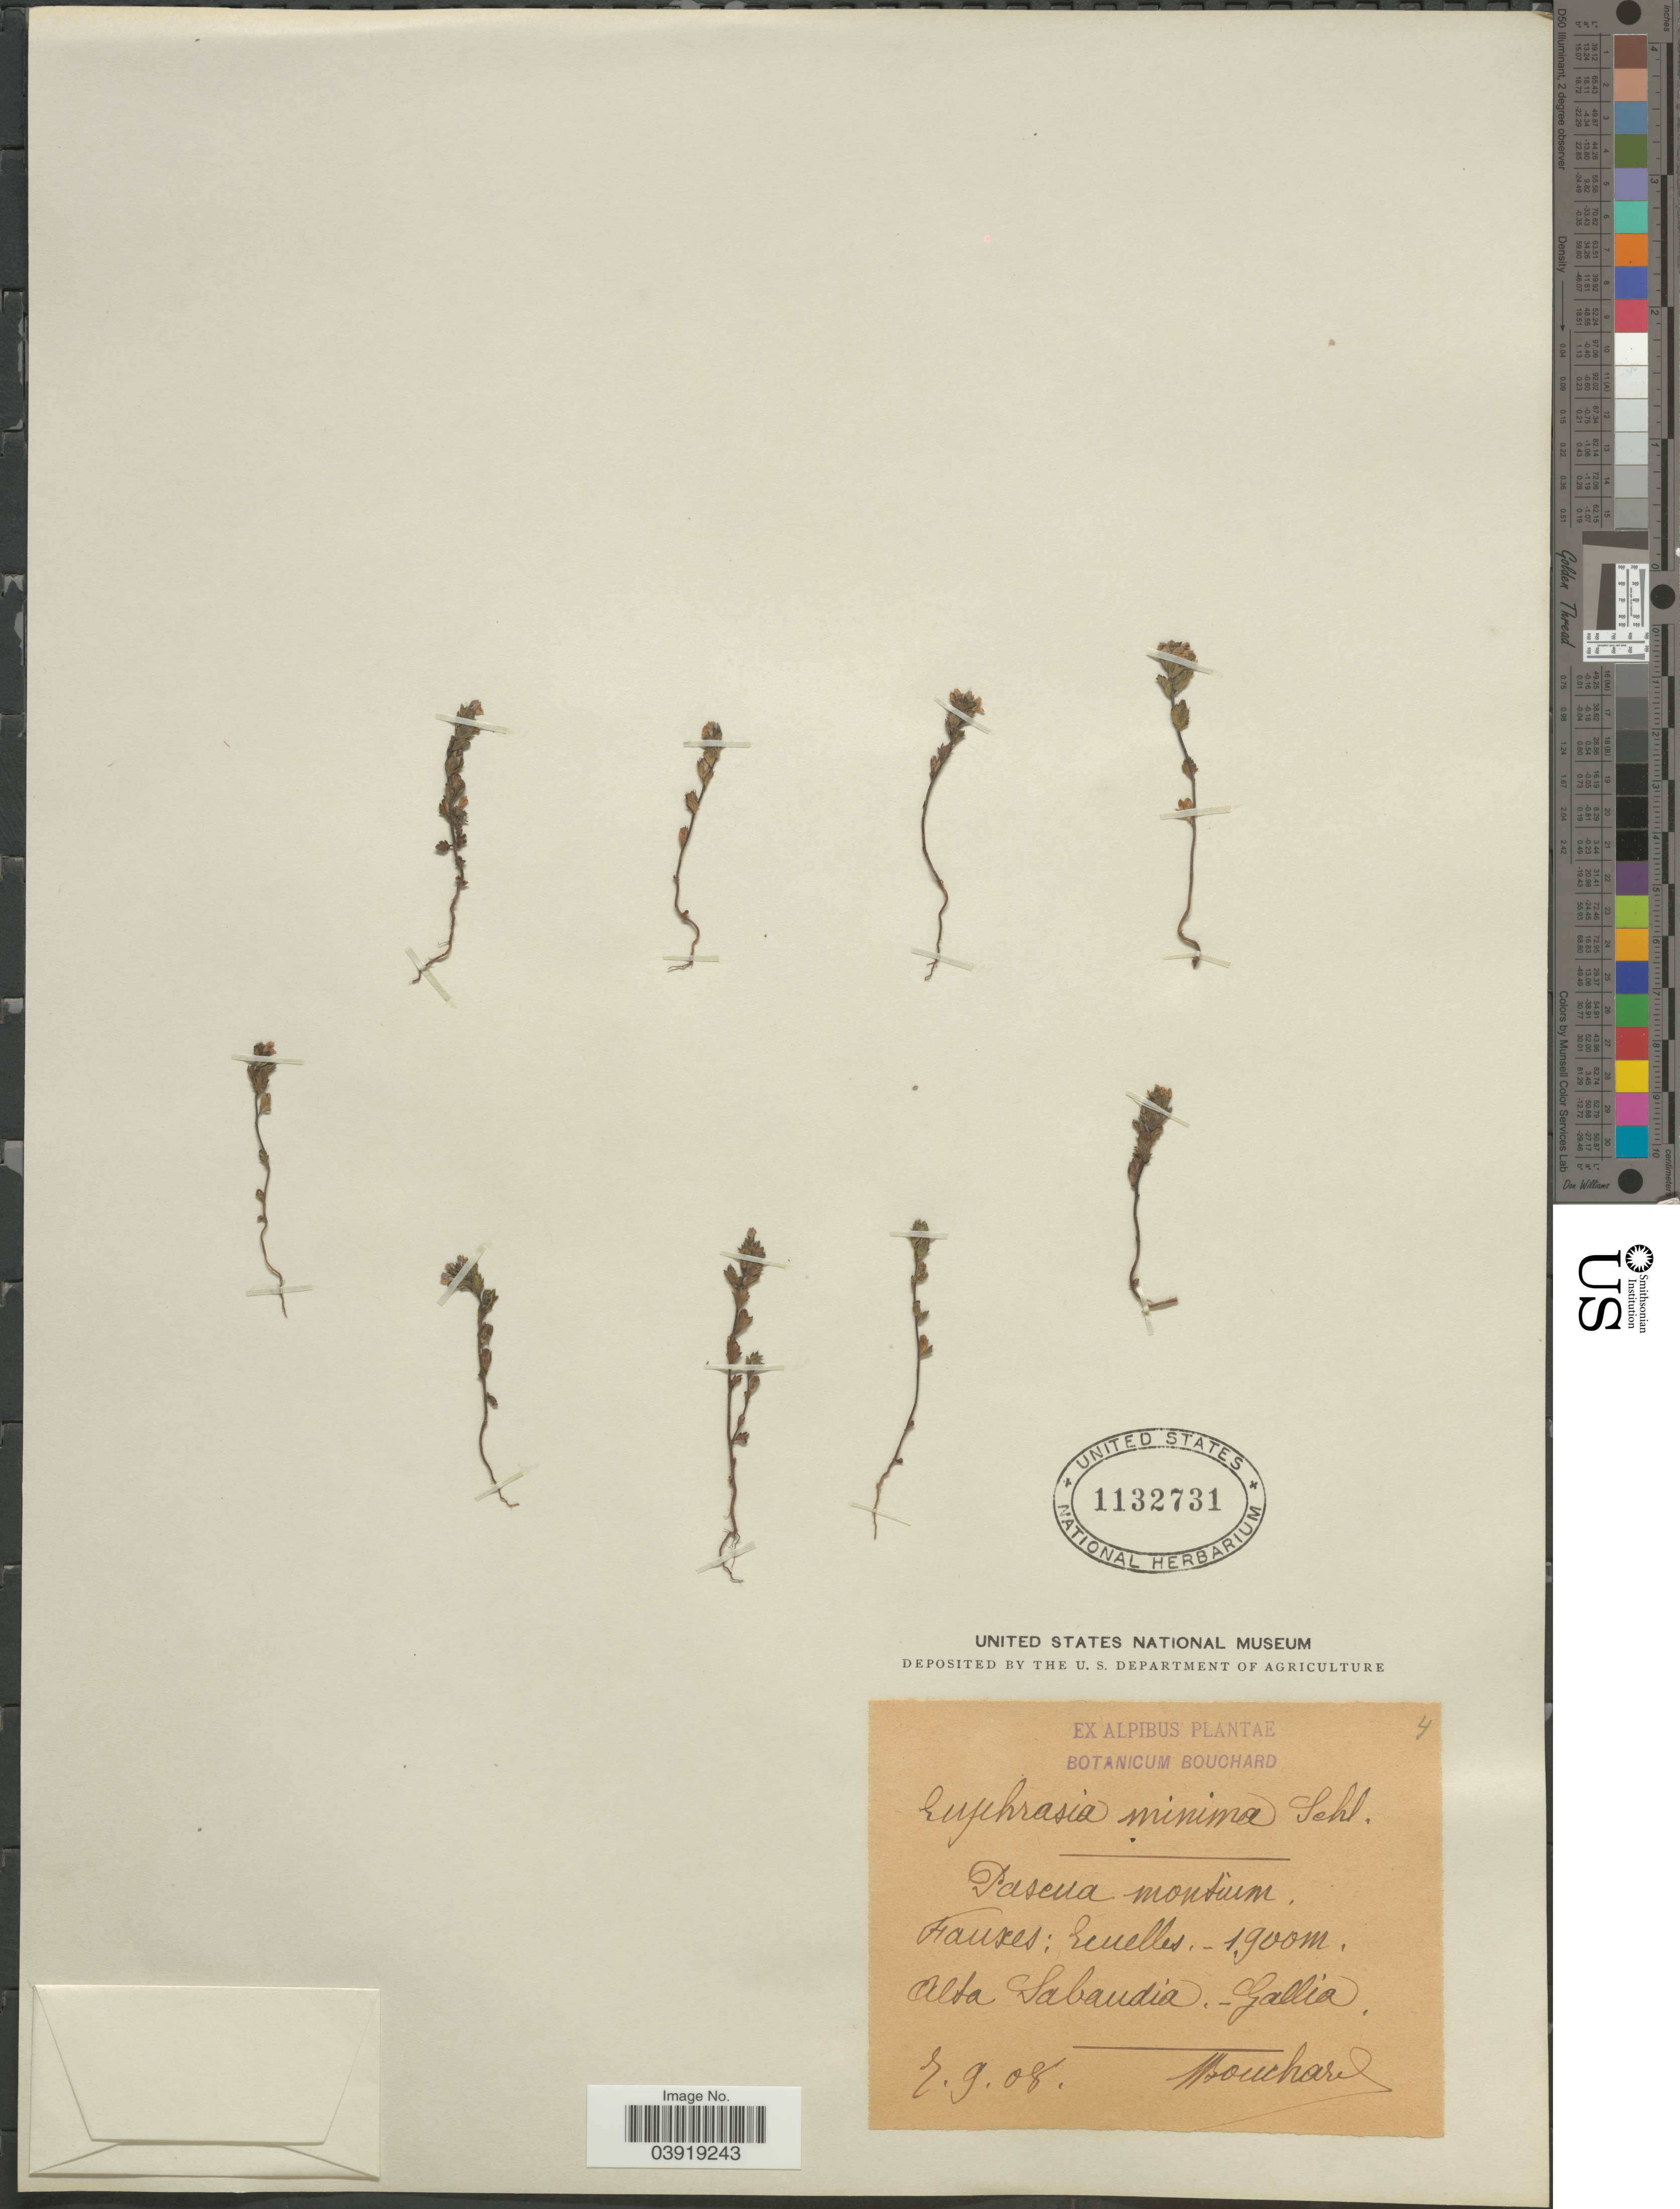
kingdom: Plantae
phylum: Tracheophyta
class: Magnoliopsida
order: Lamiales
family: Orobanchaceae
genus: Euphrasia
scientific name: Euphrasia minima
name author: Schloss.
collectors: -. Bouchard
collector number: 4?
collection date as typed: Transcribed d/m/y: 7/9/8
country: France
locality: Fauxes: Ecuelles - Alta Sabaudia. Gallia.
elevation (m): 1900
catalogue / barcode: US 1132731